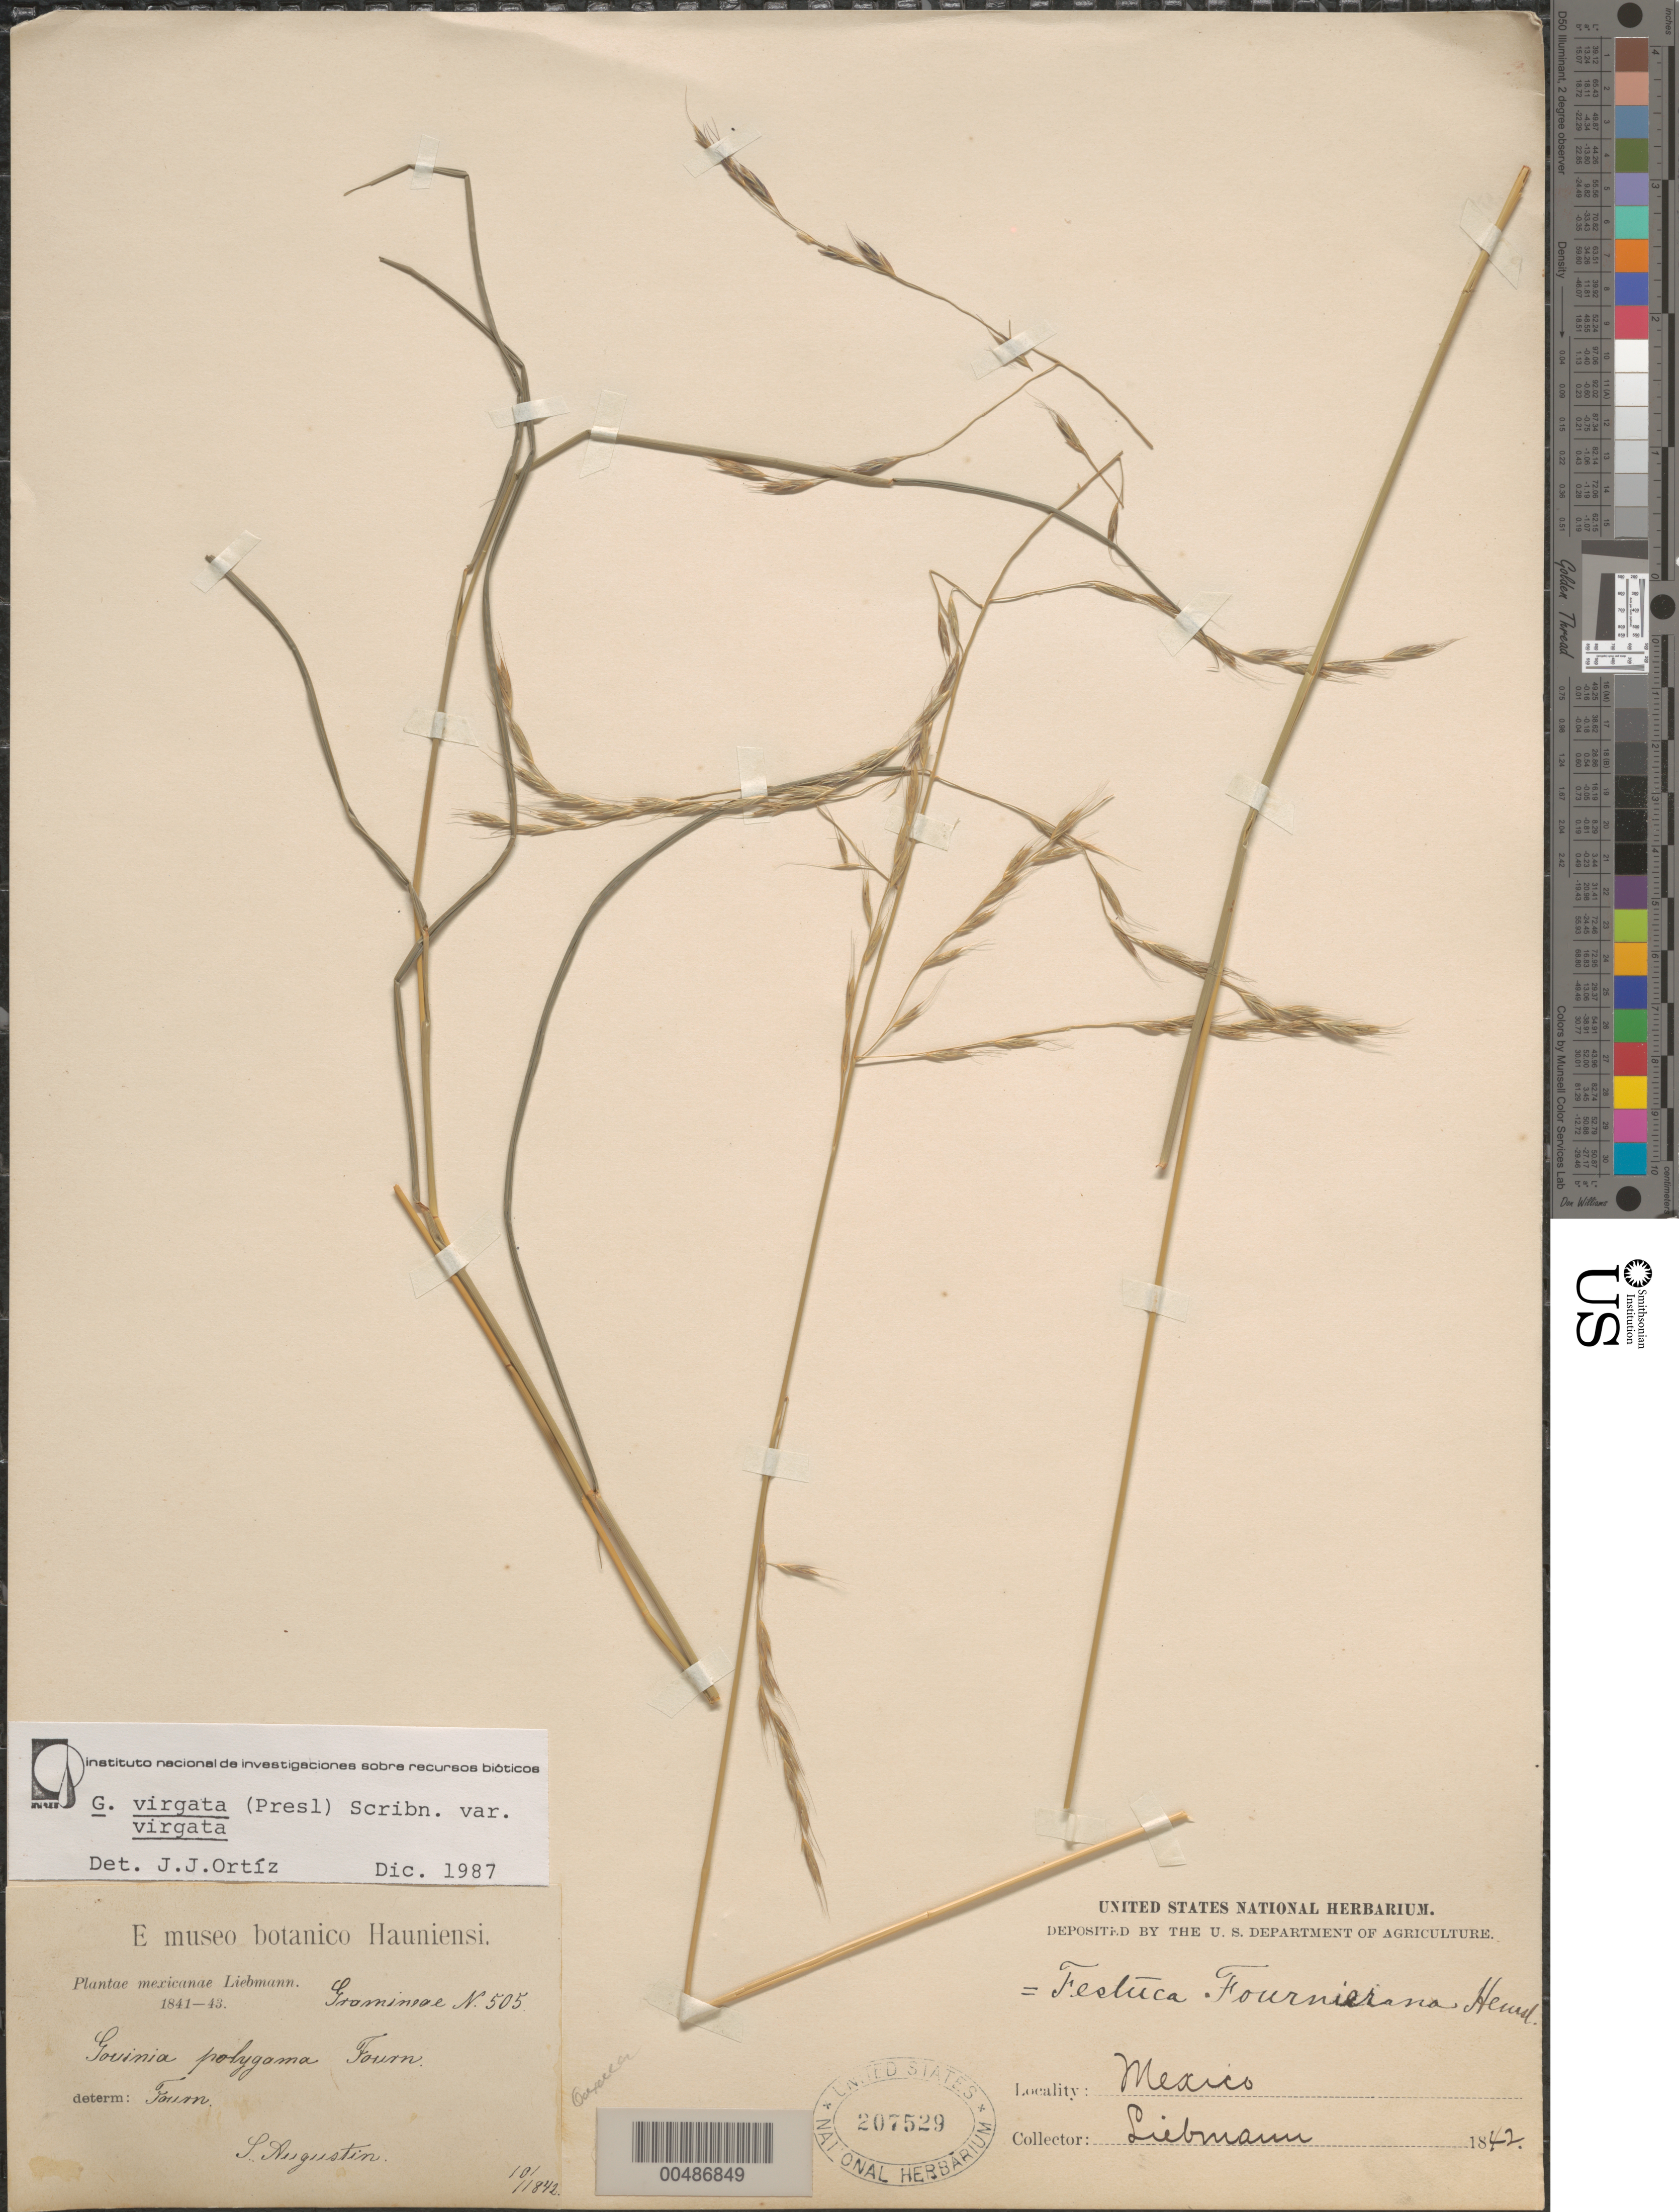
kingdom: Plantae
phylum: Tracheophyta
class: Liliopsida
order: Poales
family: Poaceae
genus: Gouinia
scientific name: Gouinia virgata var. virgata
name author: (J. Presl) Scribn.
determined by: Ort¡z, J. J.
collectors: F. M. Liebmann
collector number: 505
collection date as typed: Oct 1842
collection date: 1842-10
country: Mexico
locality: S. Augustin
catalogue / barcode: US 207529